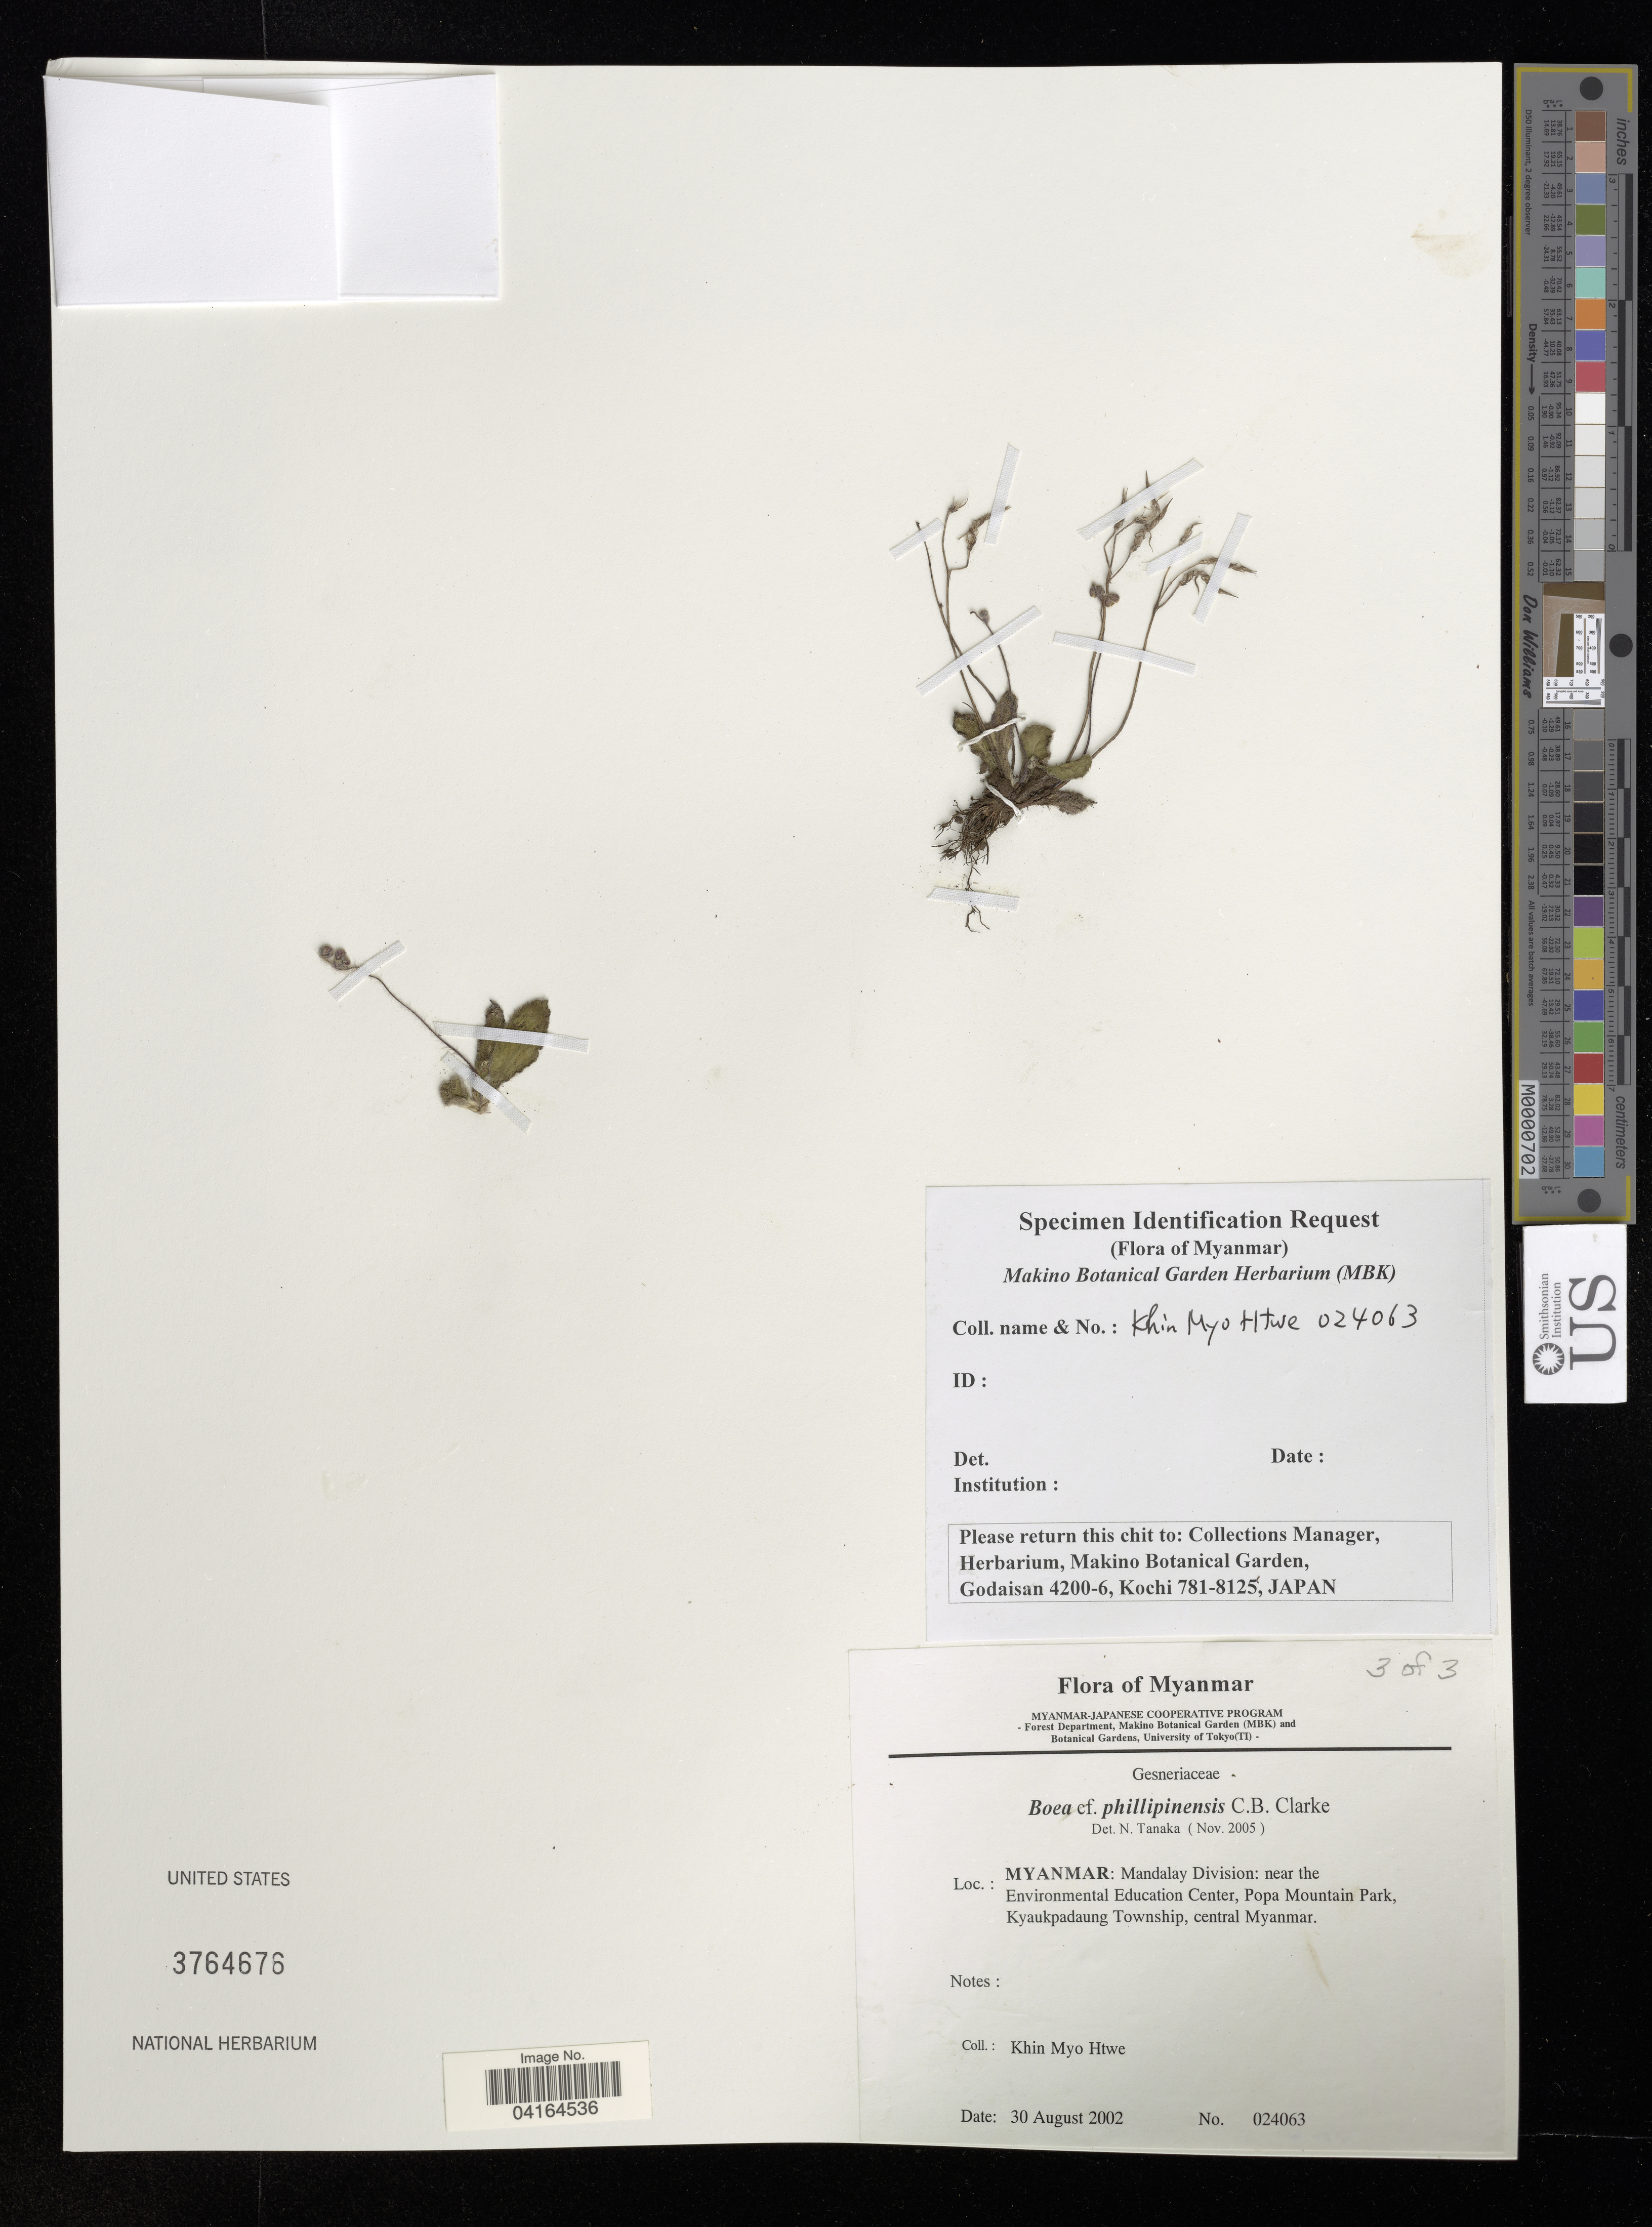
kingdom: Plantae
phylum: Tracheophyta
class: Magnoliopsida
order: Lamiales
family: Gesneriaceae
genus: Boea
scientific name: Boea philippensis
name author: C.B. Clarke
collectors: K. Htwe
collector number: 024063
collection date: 2002-08-30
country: Myanmar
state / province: Mandalay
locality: Near the Environmental Education Center, Popa Mountain Park, Kyaukpadaung Township, central Myanmar.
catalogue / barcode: US 3764676